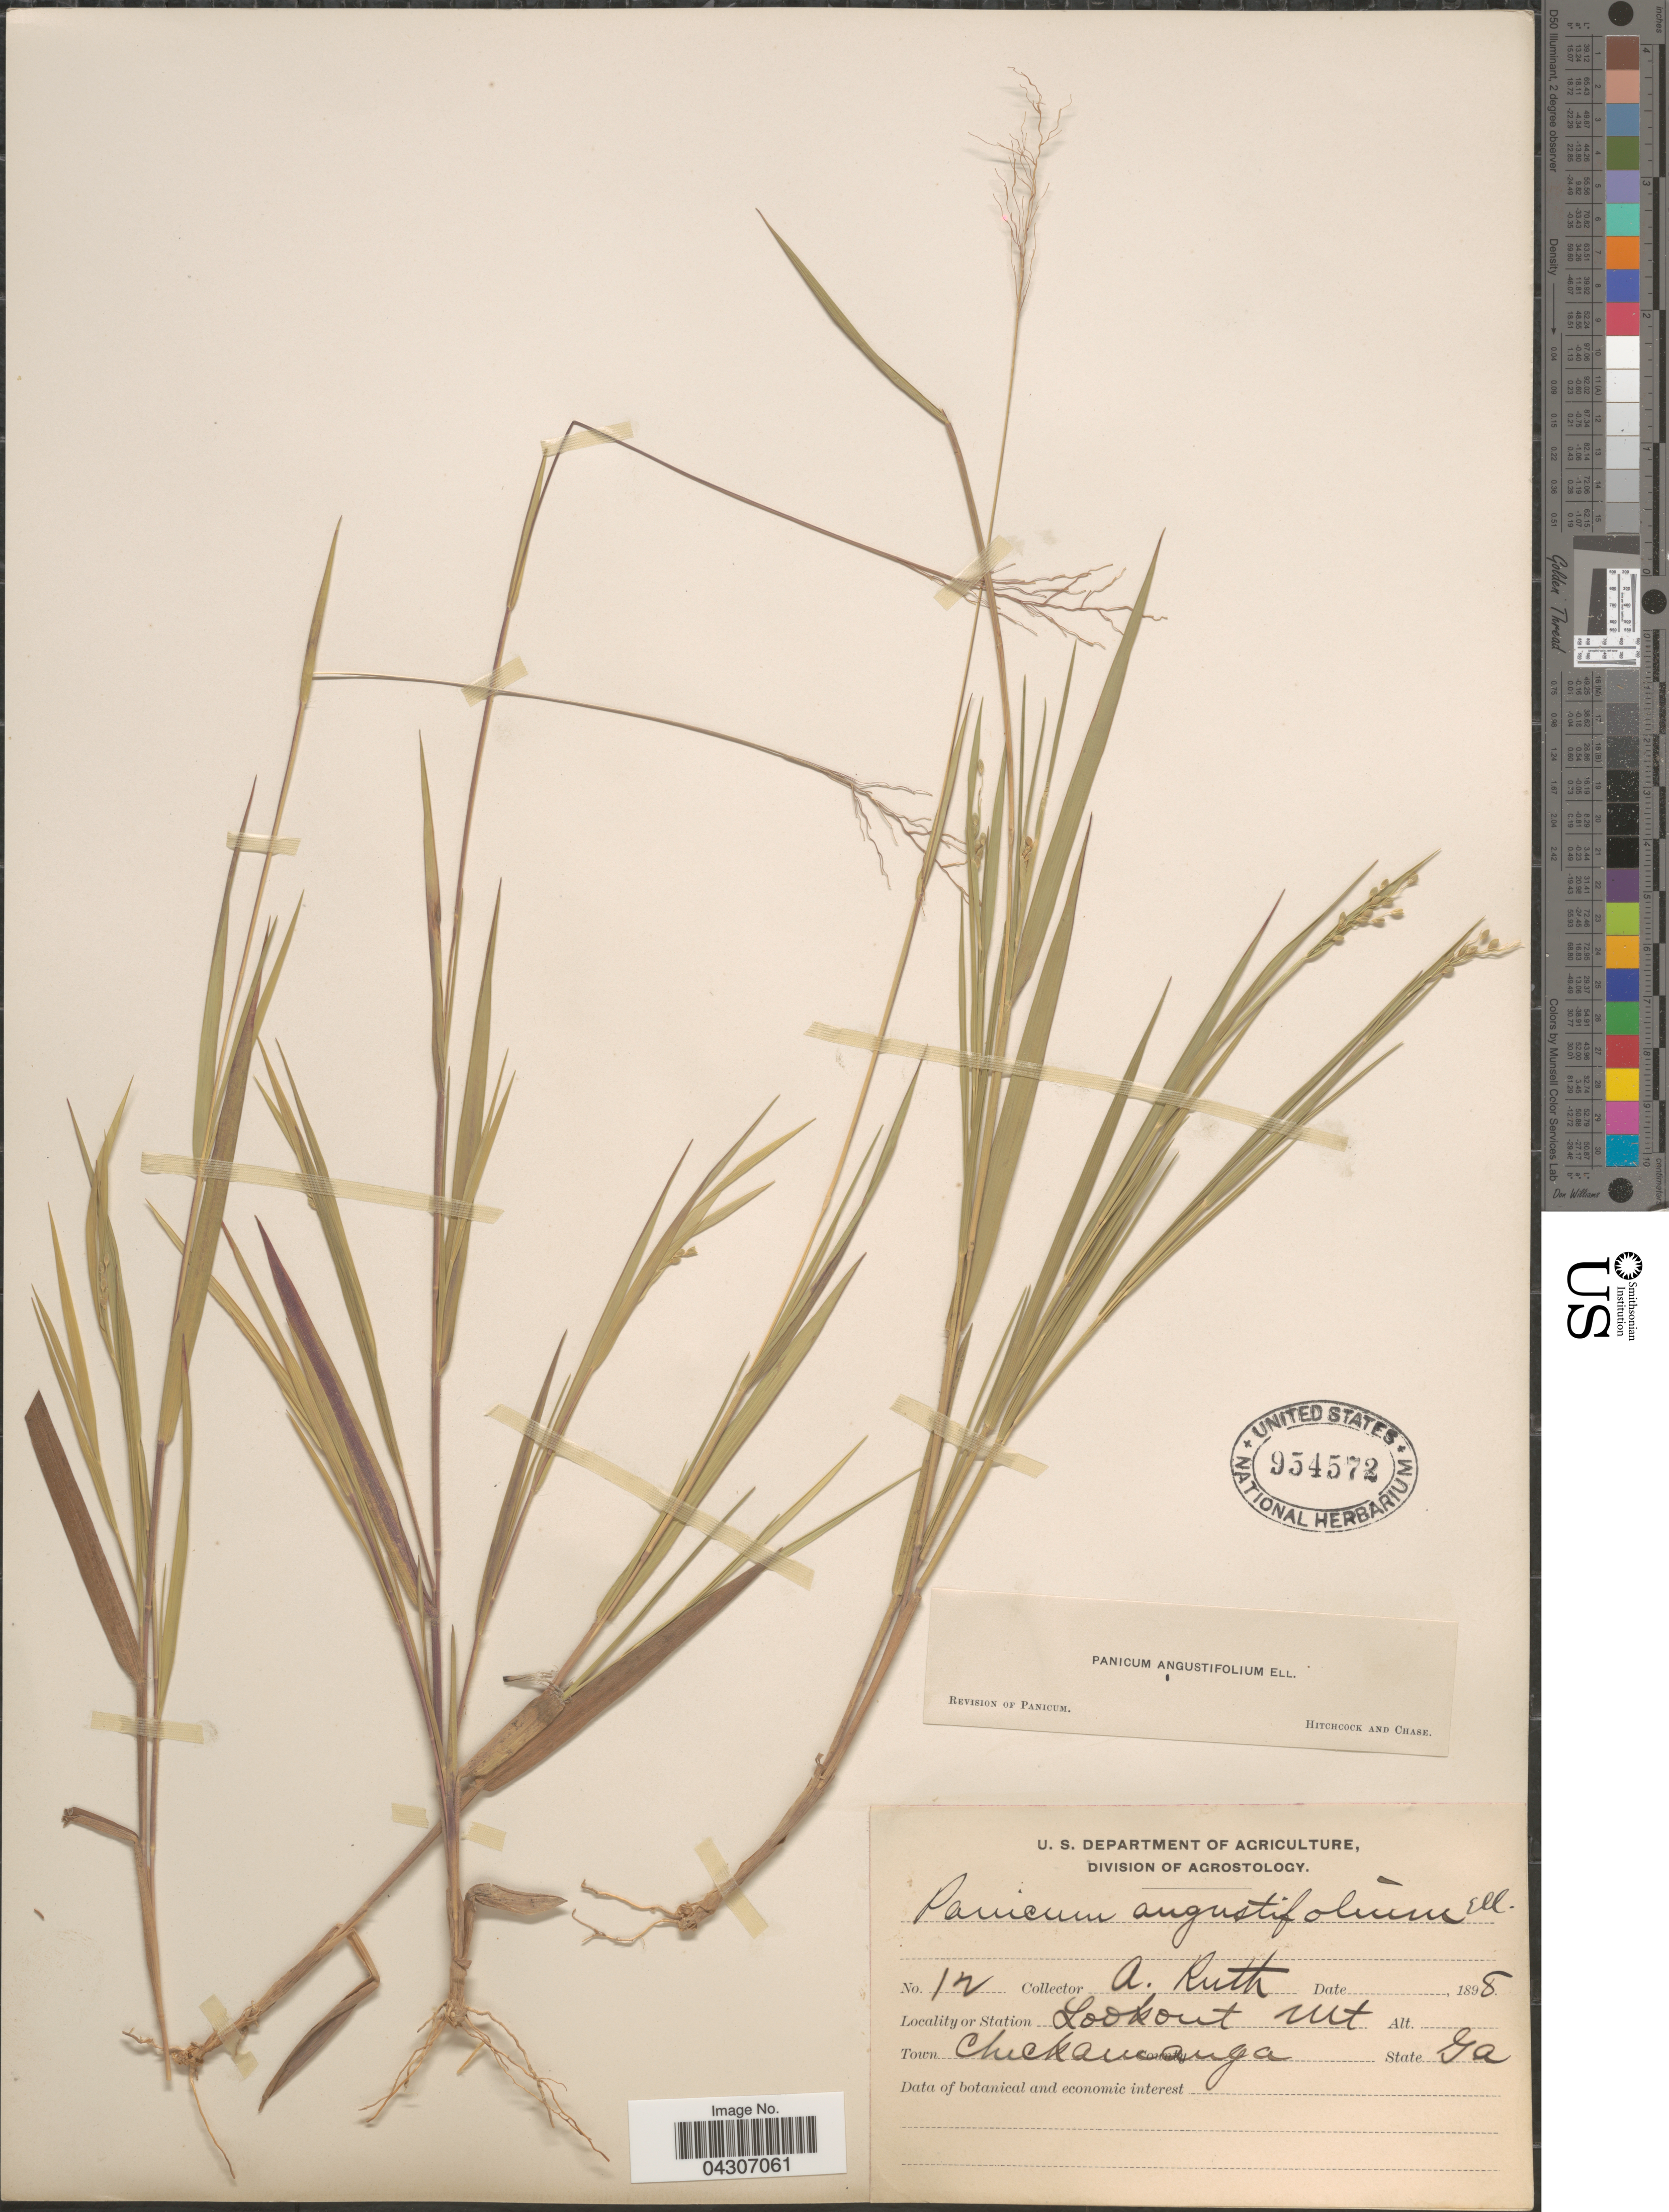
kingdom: Plantae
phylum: Tracheophyta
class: Liliopsida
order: Poales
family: Poaceae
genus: Dichanthelium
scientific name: Dichanthelium aciculare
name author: (Desv. ex Poir.) Gould & C.A. Clark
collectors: A. Ruth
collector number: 12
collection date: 1898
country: United States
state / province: Georgia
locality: Lookout Mt. Town Chickamauga.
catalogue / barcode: US 954572